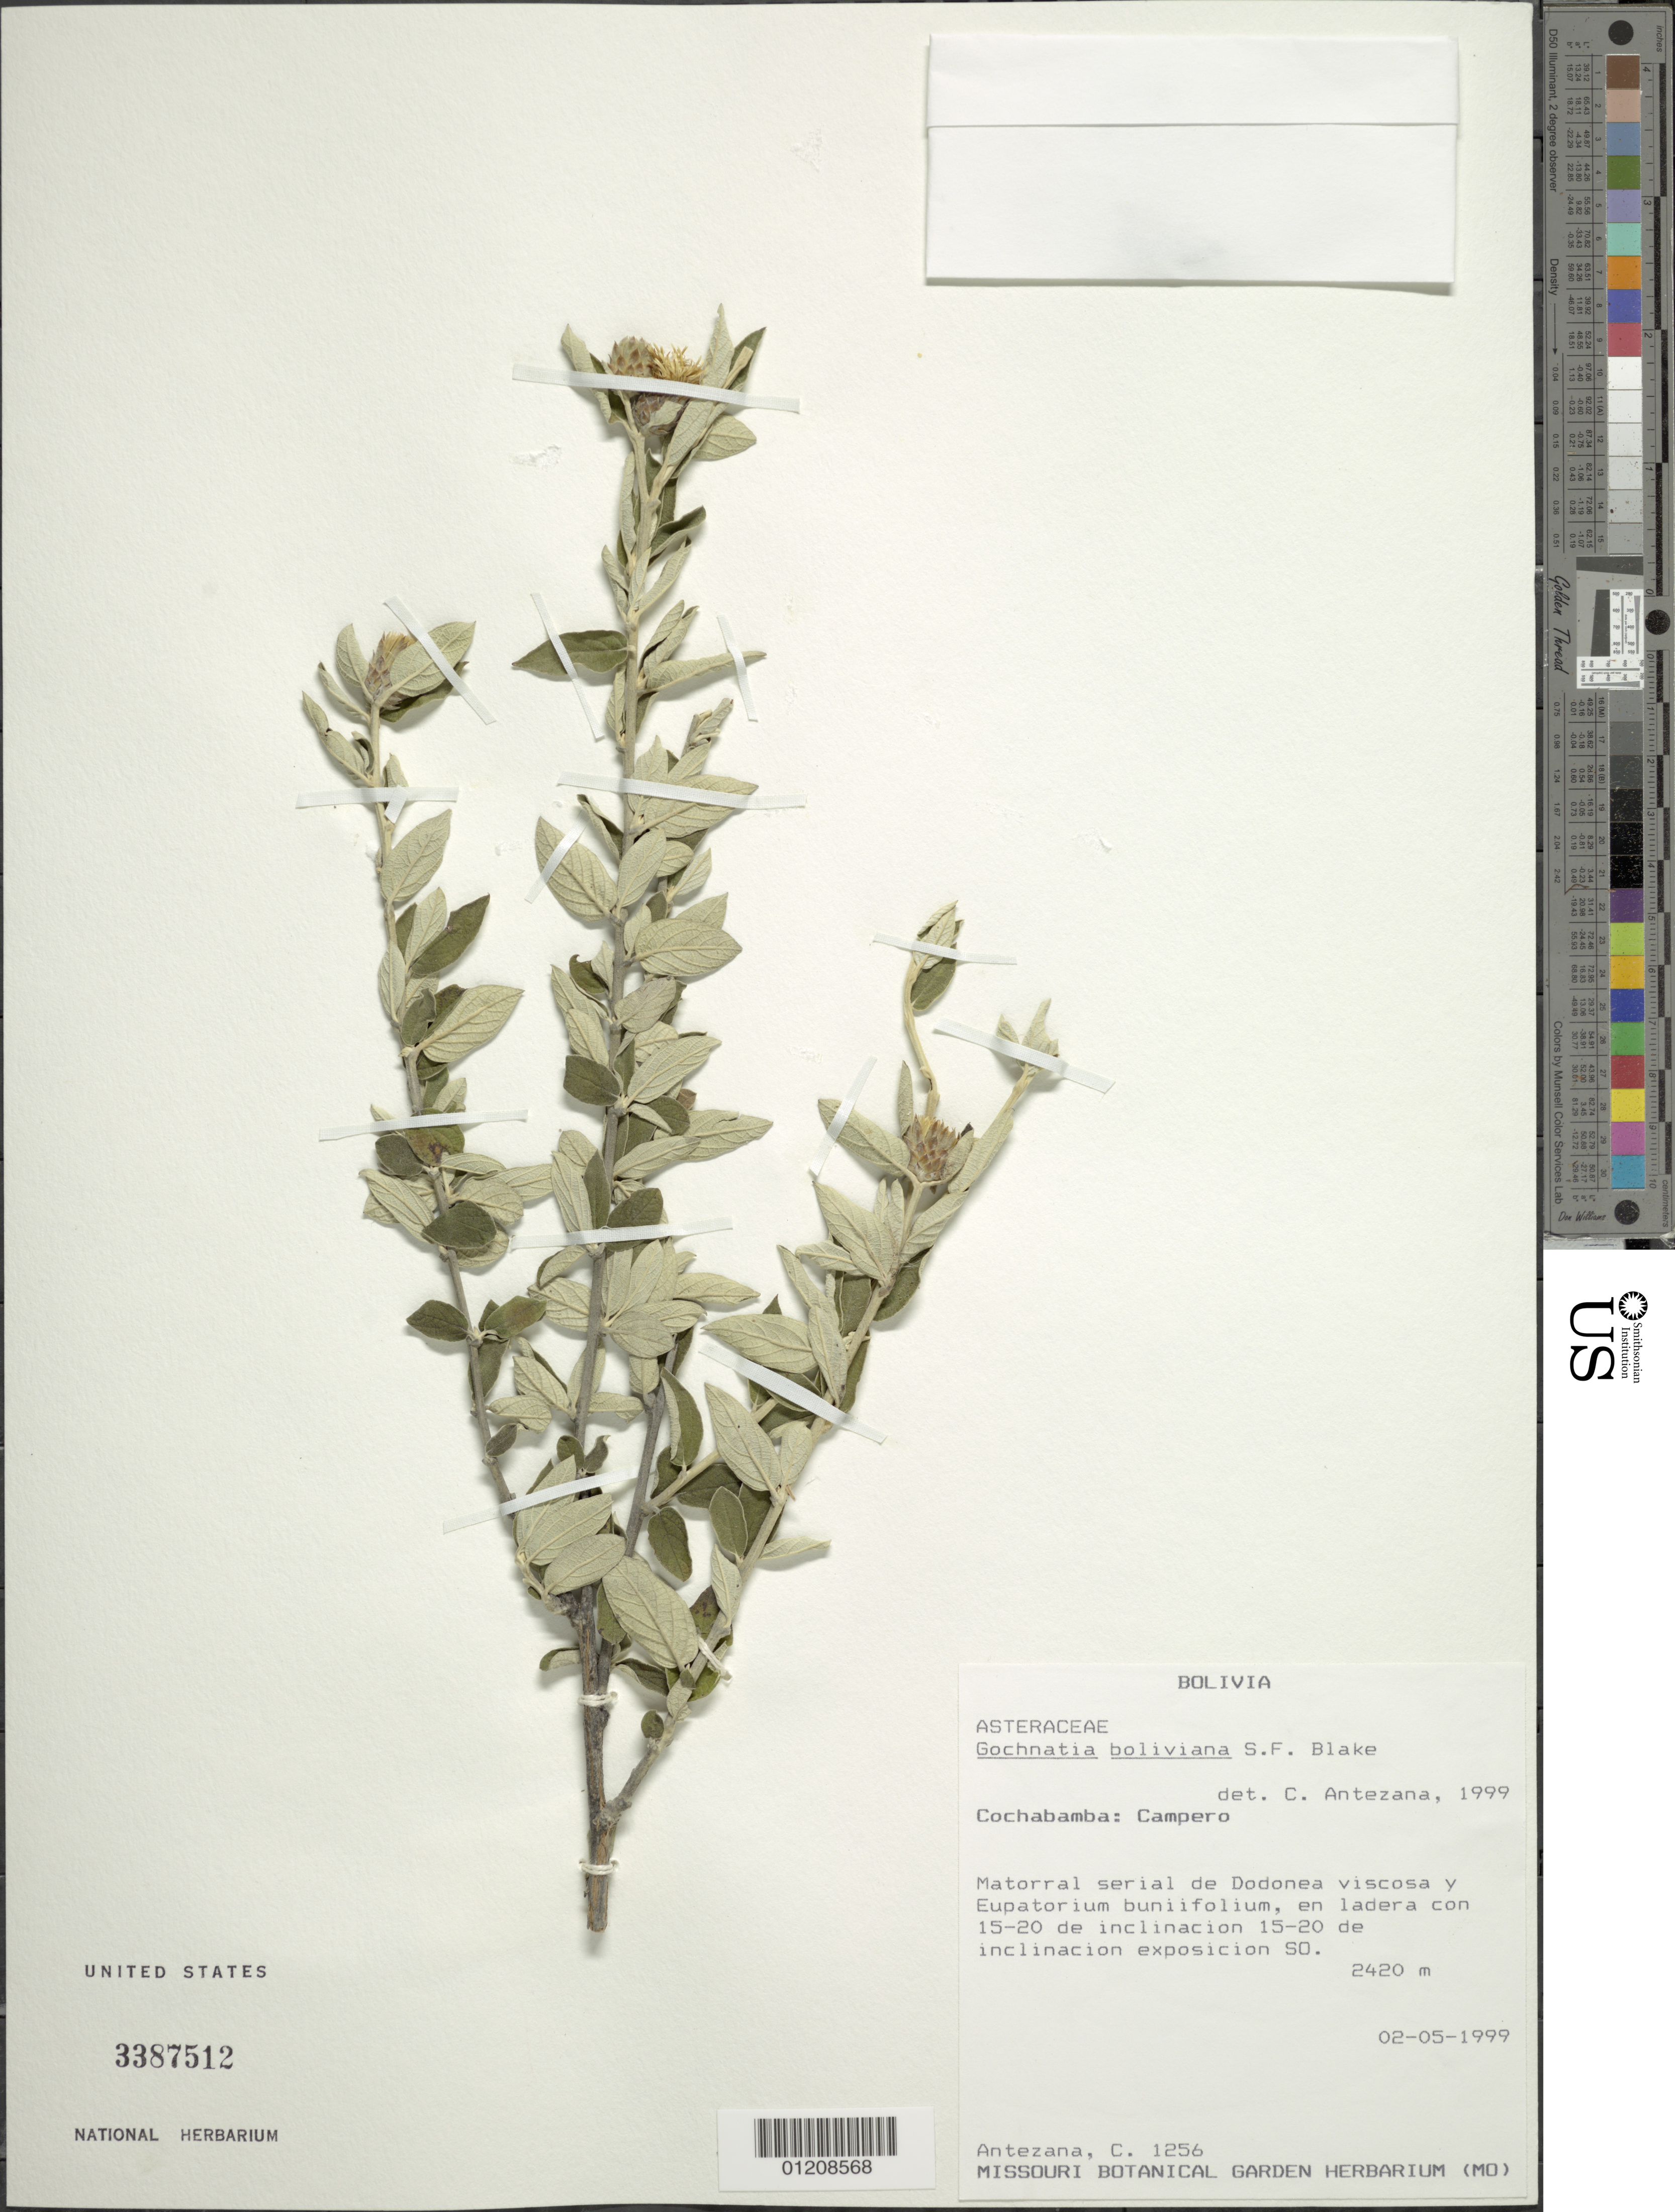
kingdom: Plantae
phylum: Tracheophyta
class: Magnoliopsida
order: Asterales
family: Asteraceae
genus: Gochnatia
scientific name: Gochnatia boliviana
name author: S.F. Blake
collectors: C. Antezana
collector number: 1256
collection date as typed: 2-5-1999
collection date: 1999-02-05 or 1999-05-02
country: Bolivia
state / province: Cochabamba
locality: Campero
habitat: matorral serial de Dodonea viscosa y Eupatorium buniifolium, en ladera con 15-20 de inclinacion 15-20 do inclinacion exposicion SO.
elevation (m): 2420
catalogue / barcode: US 3387512